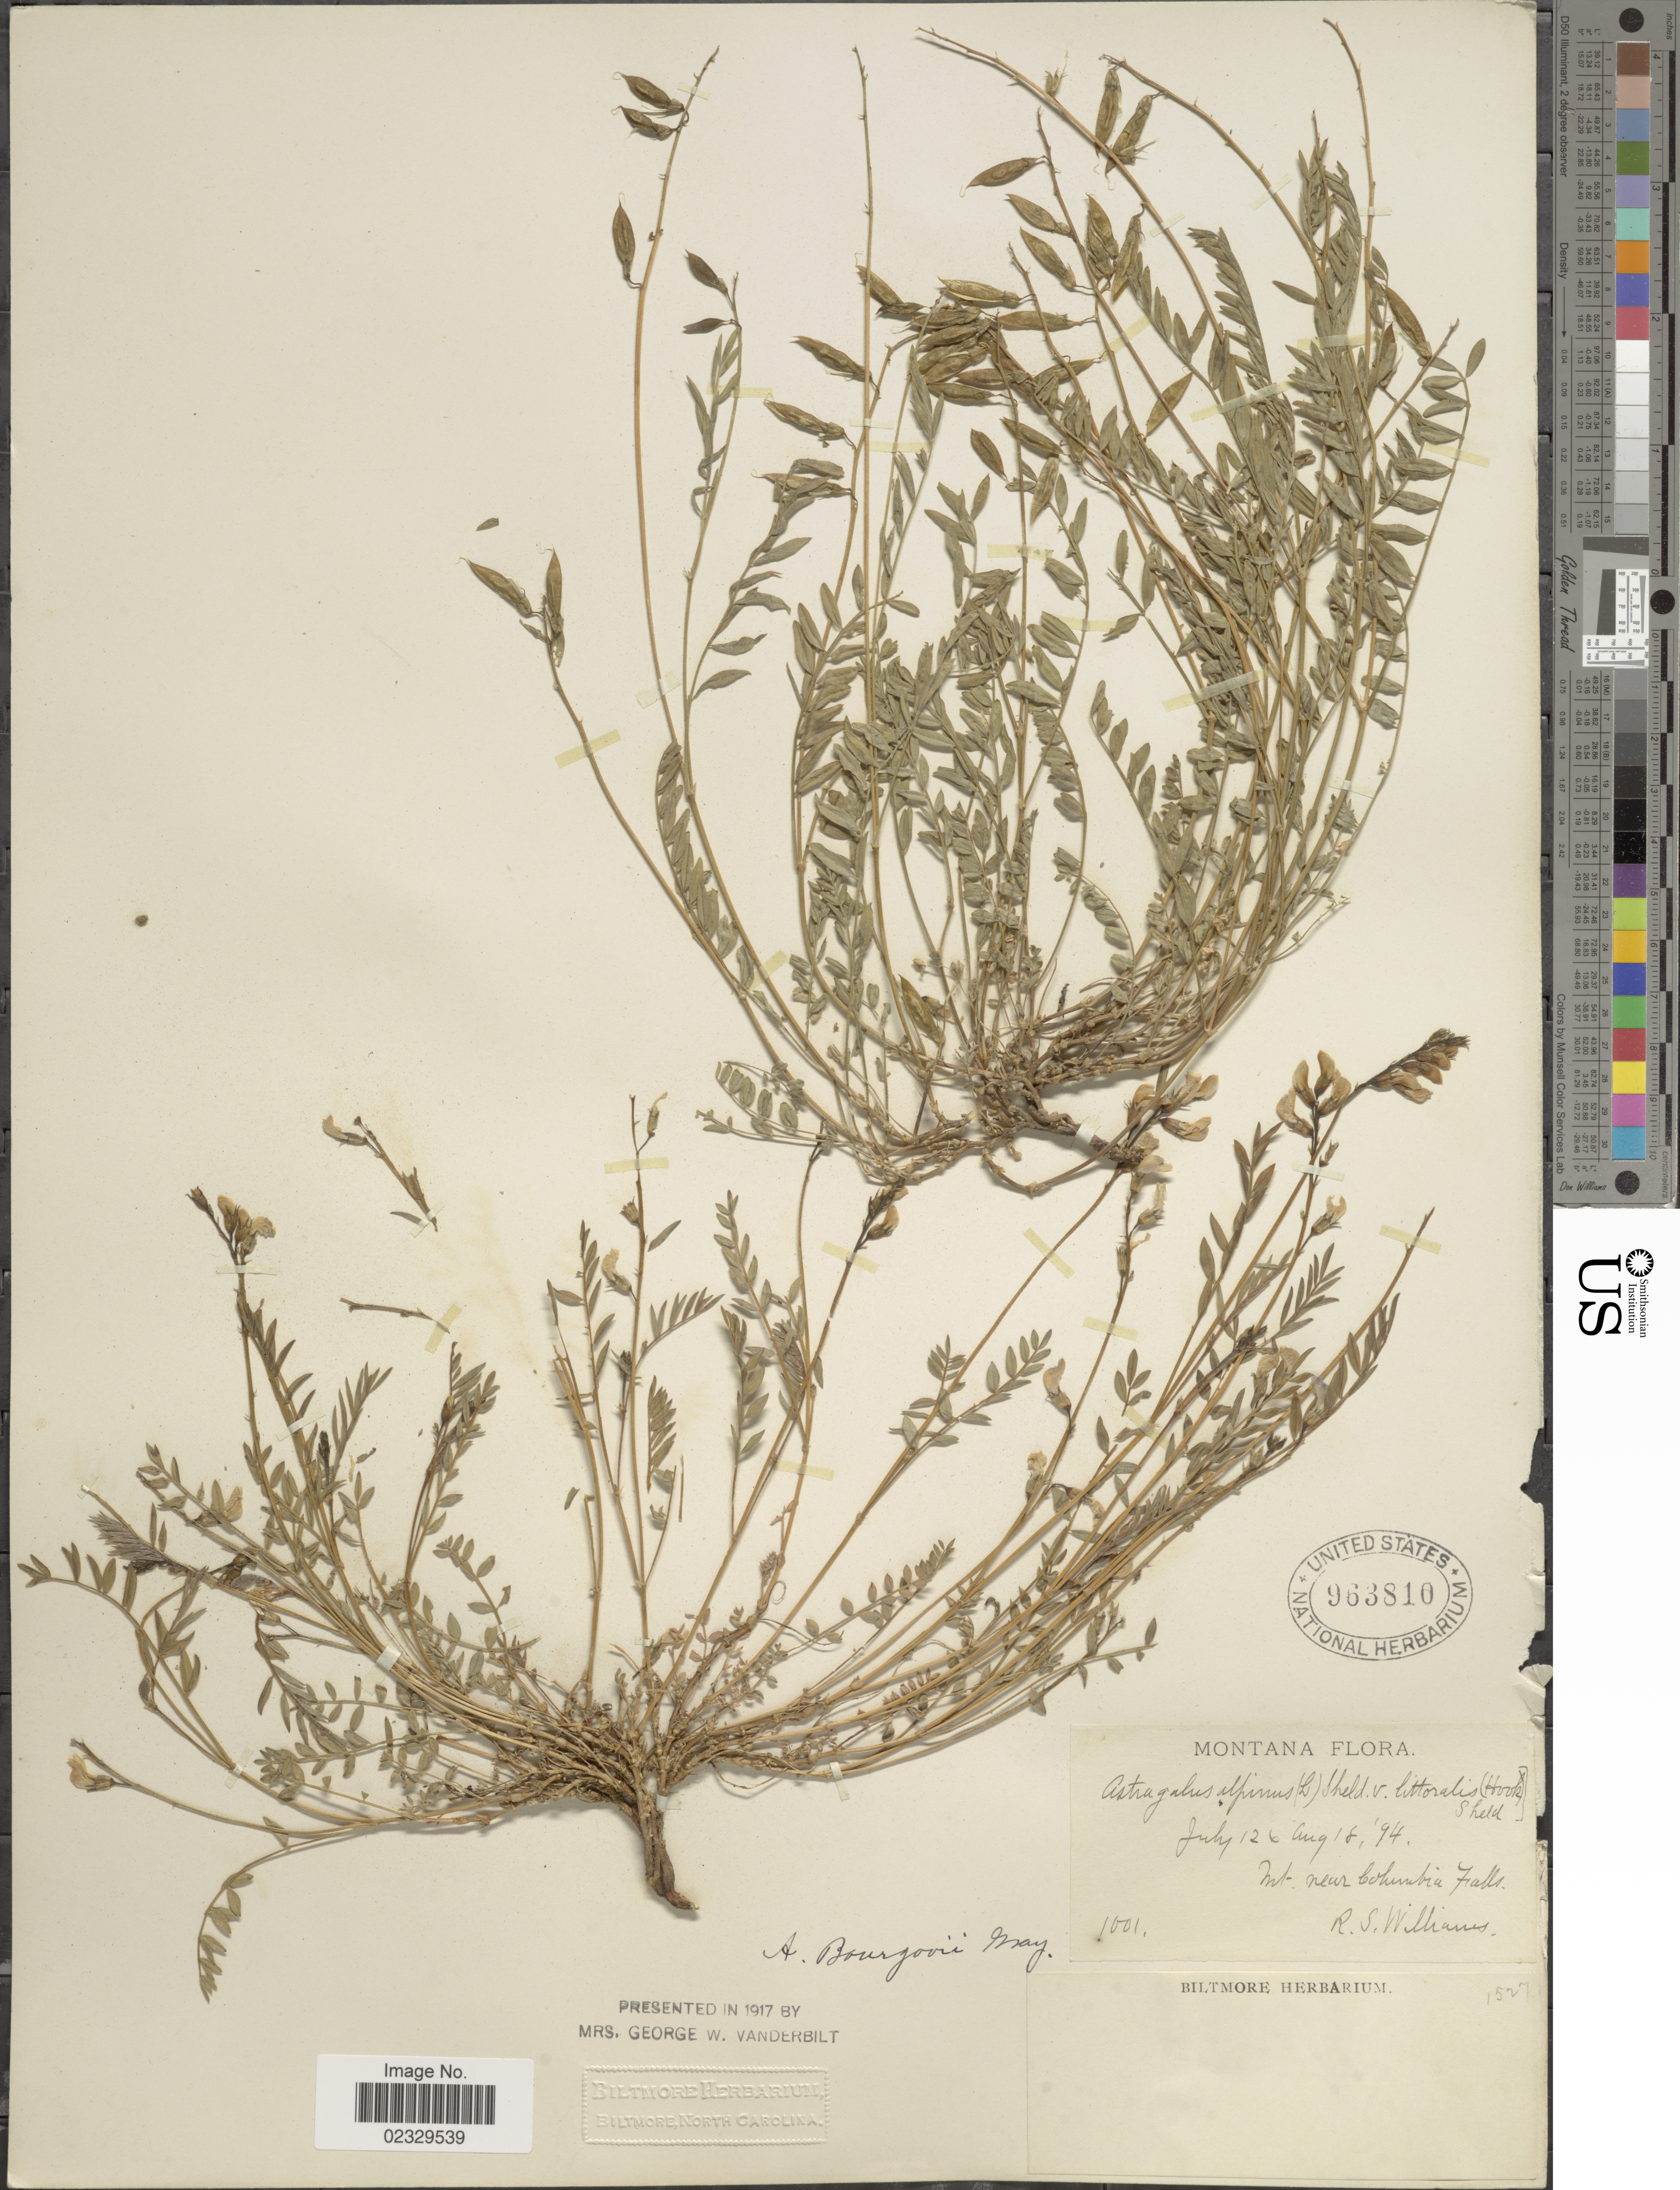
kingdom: Plantae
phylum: Tracheophyta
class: Magnoliopsida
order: Fabales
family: Fabaceae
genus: Astragalus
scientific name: Astragalus bourgovii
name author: A. Gray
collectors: R. S. Williams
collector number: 1001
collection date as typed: Transcribed d/m/y: 12/7/94 to 18/8/94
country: United States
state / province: Montana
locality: Mt. near Columbia Falls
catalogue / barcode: US 963810